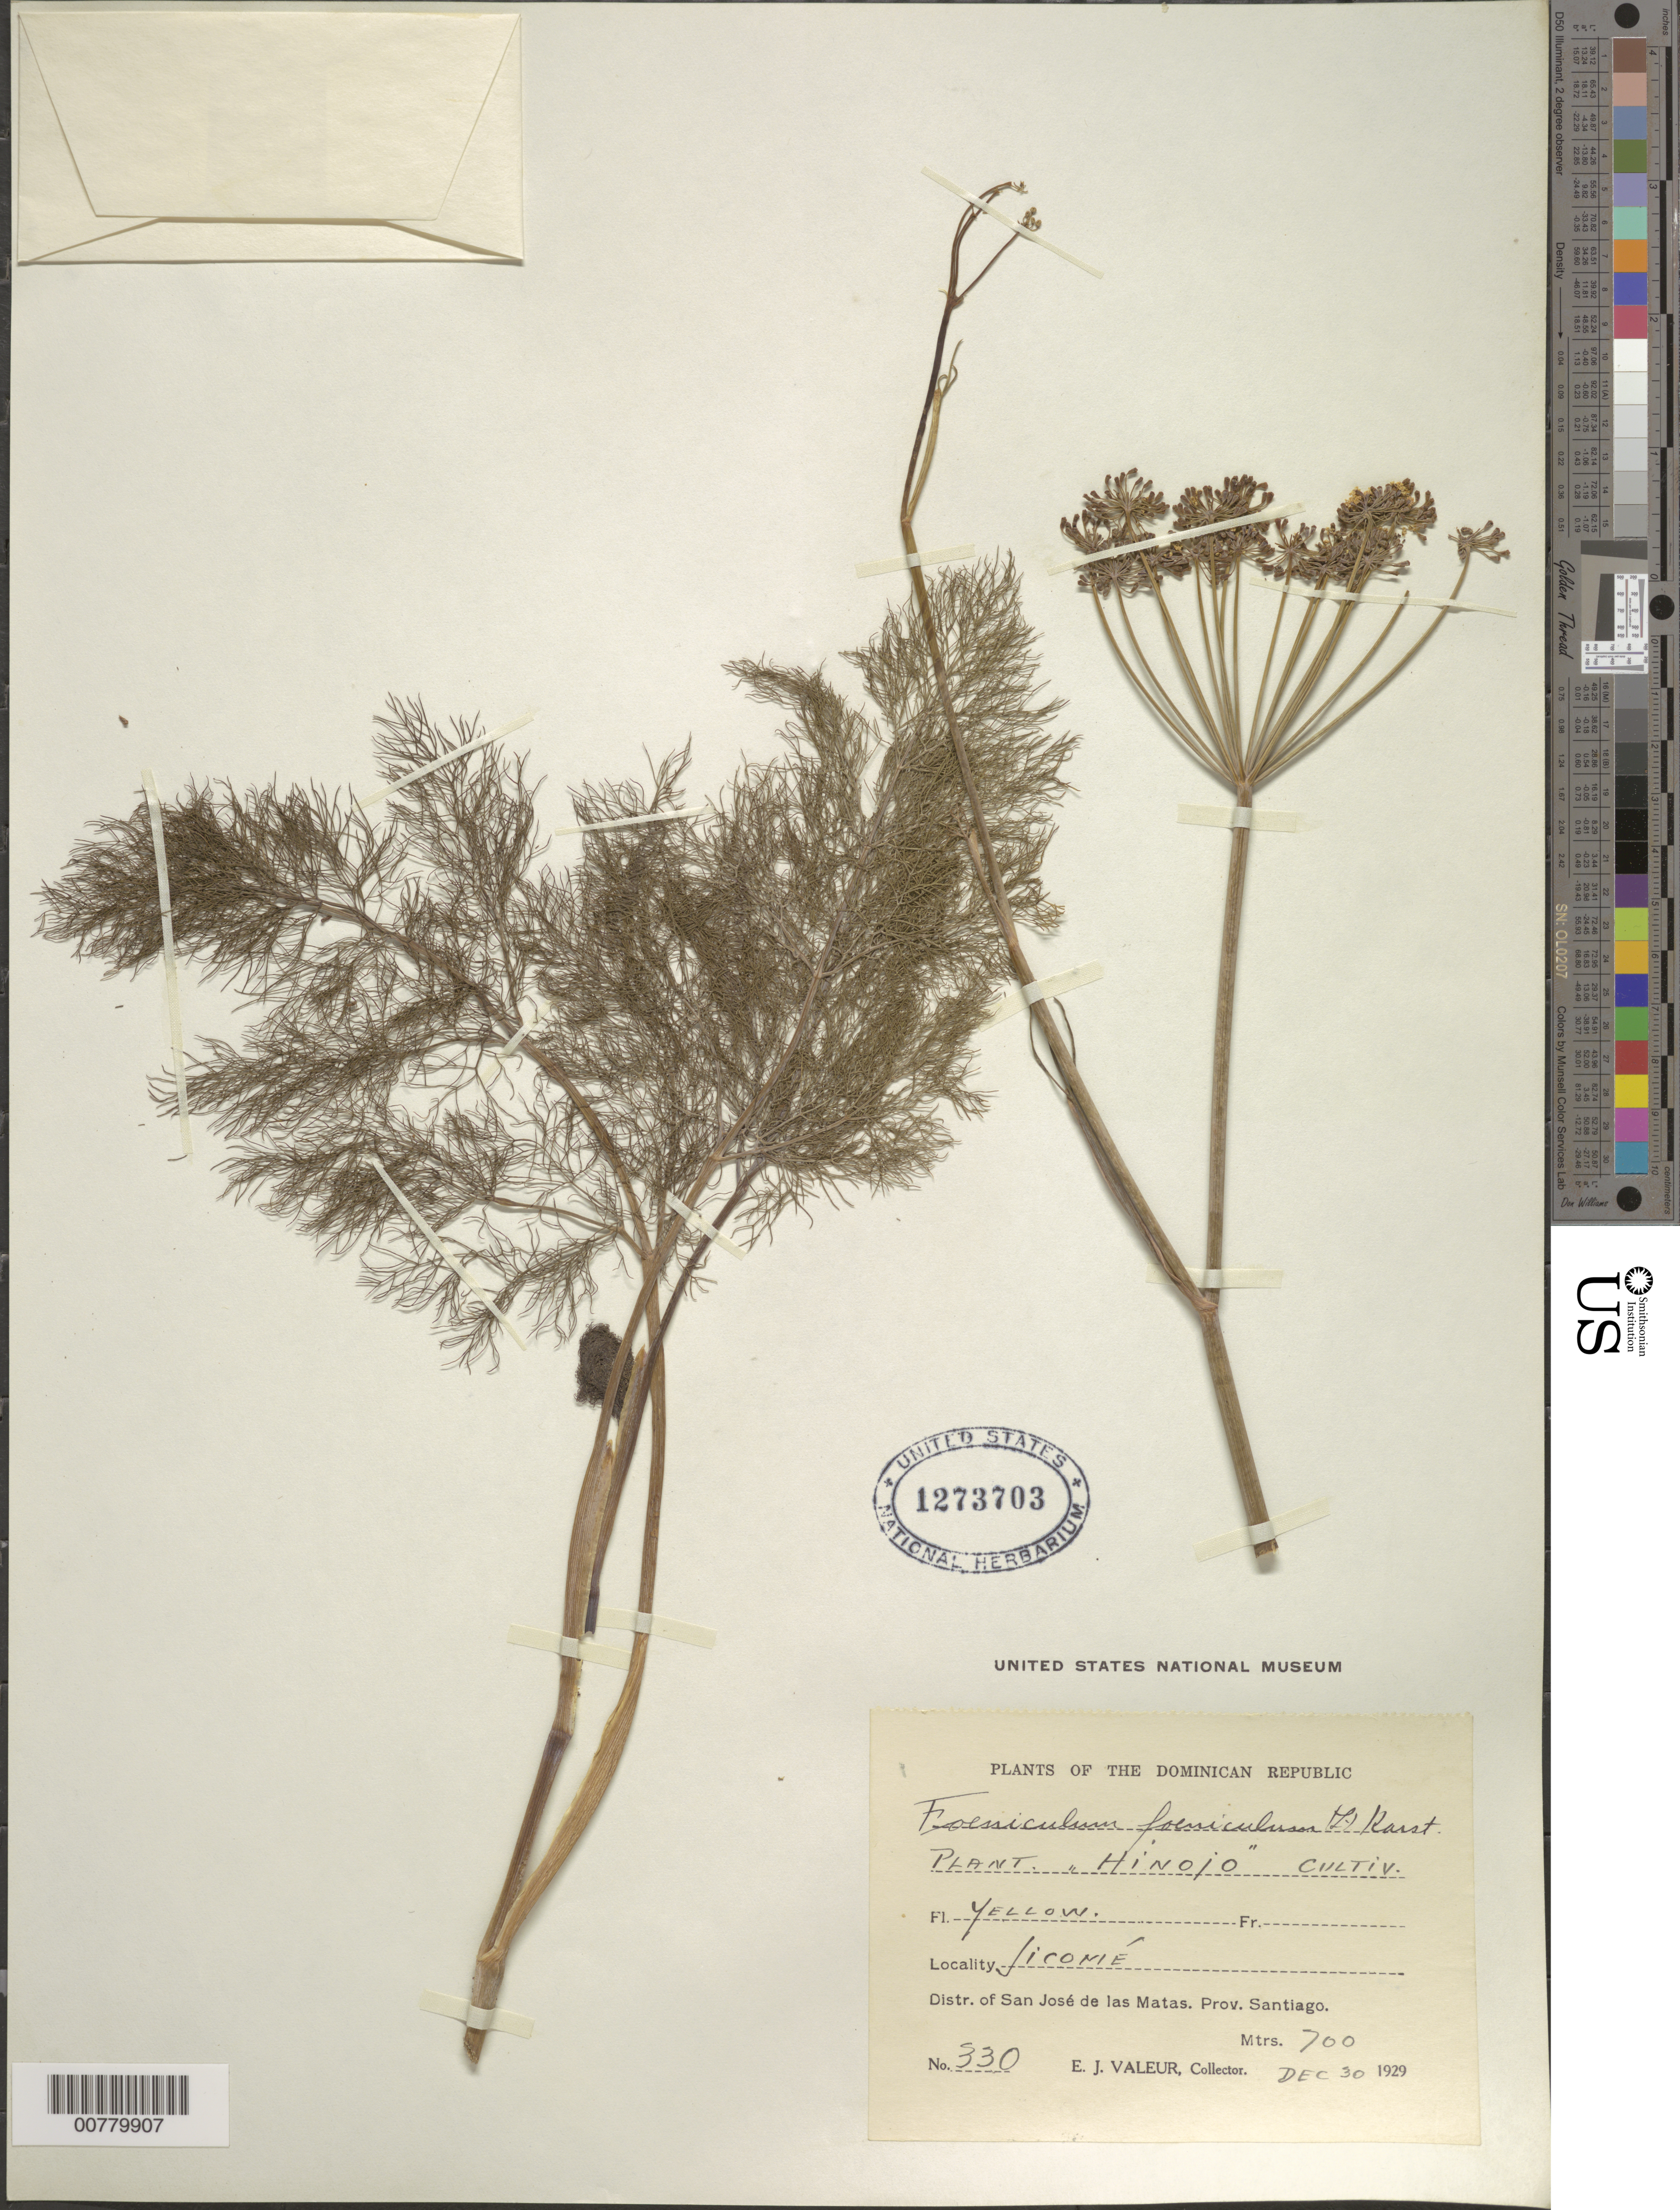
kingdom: Plantae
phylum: Tracheophyta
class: Magnoliopsida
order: Apiales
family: Apiaceae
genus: Foeniculum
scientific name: Foeniculum vulgare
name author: Mill.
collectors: E. Valeur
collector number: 330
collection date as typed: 30 Dec 1929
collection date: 1929-12-30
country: Dominican Republic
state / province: Santiago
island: Hispaniola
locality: San José de las Matas, Jicomé.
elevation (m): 700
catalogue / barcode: US 1273703